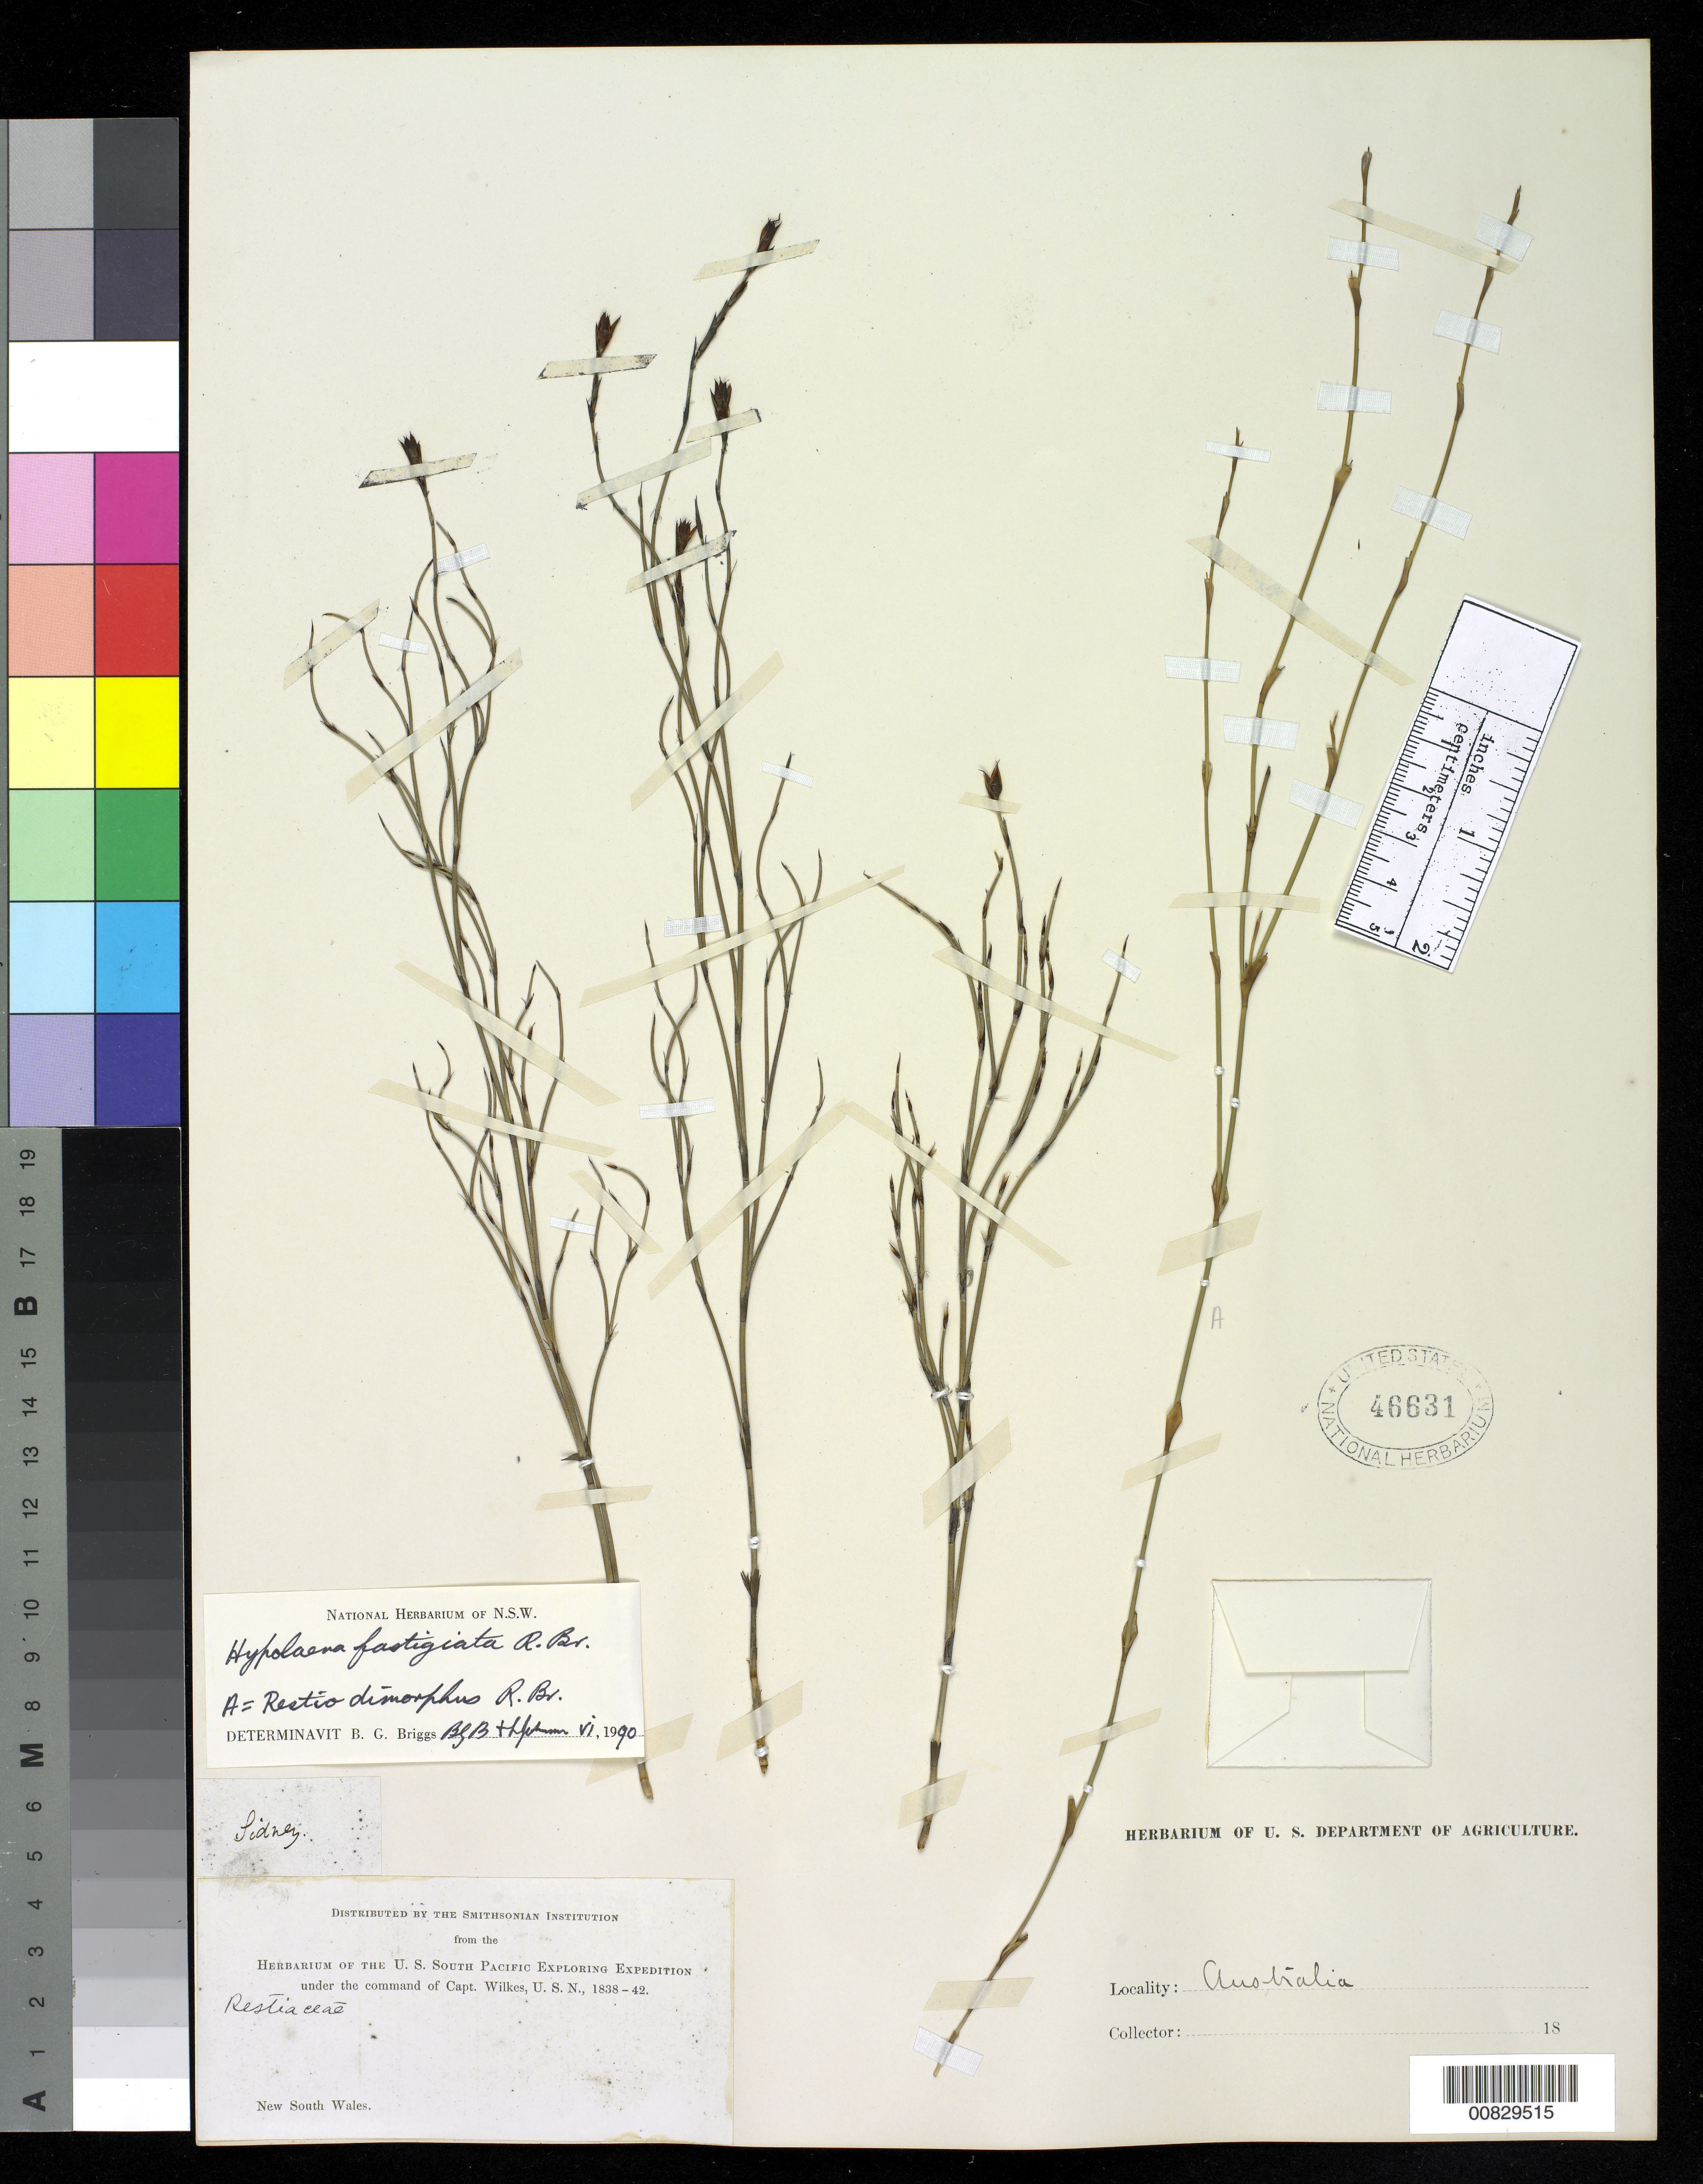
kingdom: Plantae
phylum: Tracheophyta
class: Liliopsida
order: Poales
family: Restionaceae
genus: Restio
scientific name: Restio dimorphus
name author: R. Br.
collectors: Wilkes Explor. Exped.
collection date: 1838/1842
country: Australia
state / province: New South Wales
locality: New South Wales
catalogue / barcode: US 46631